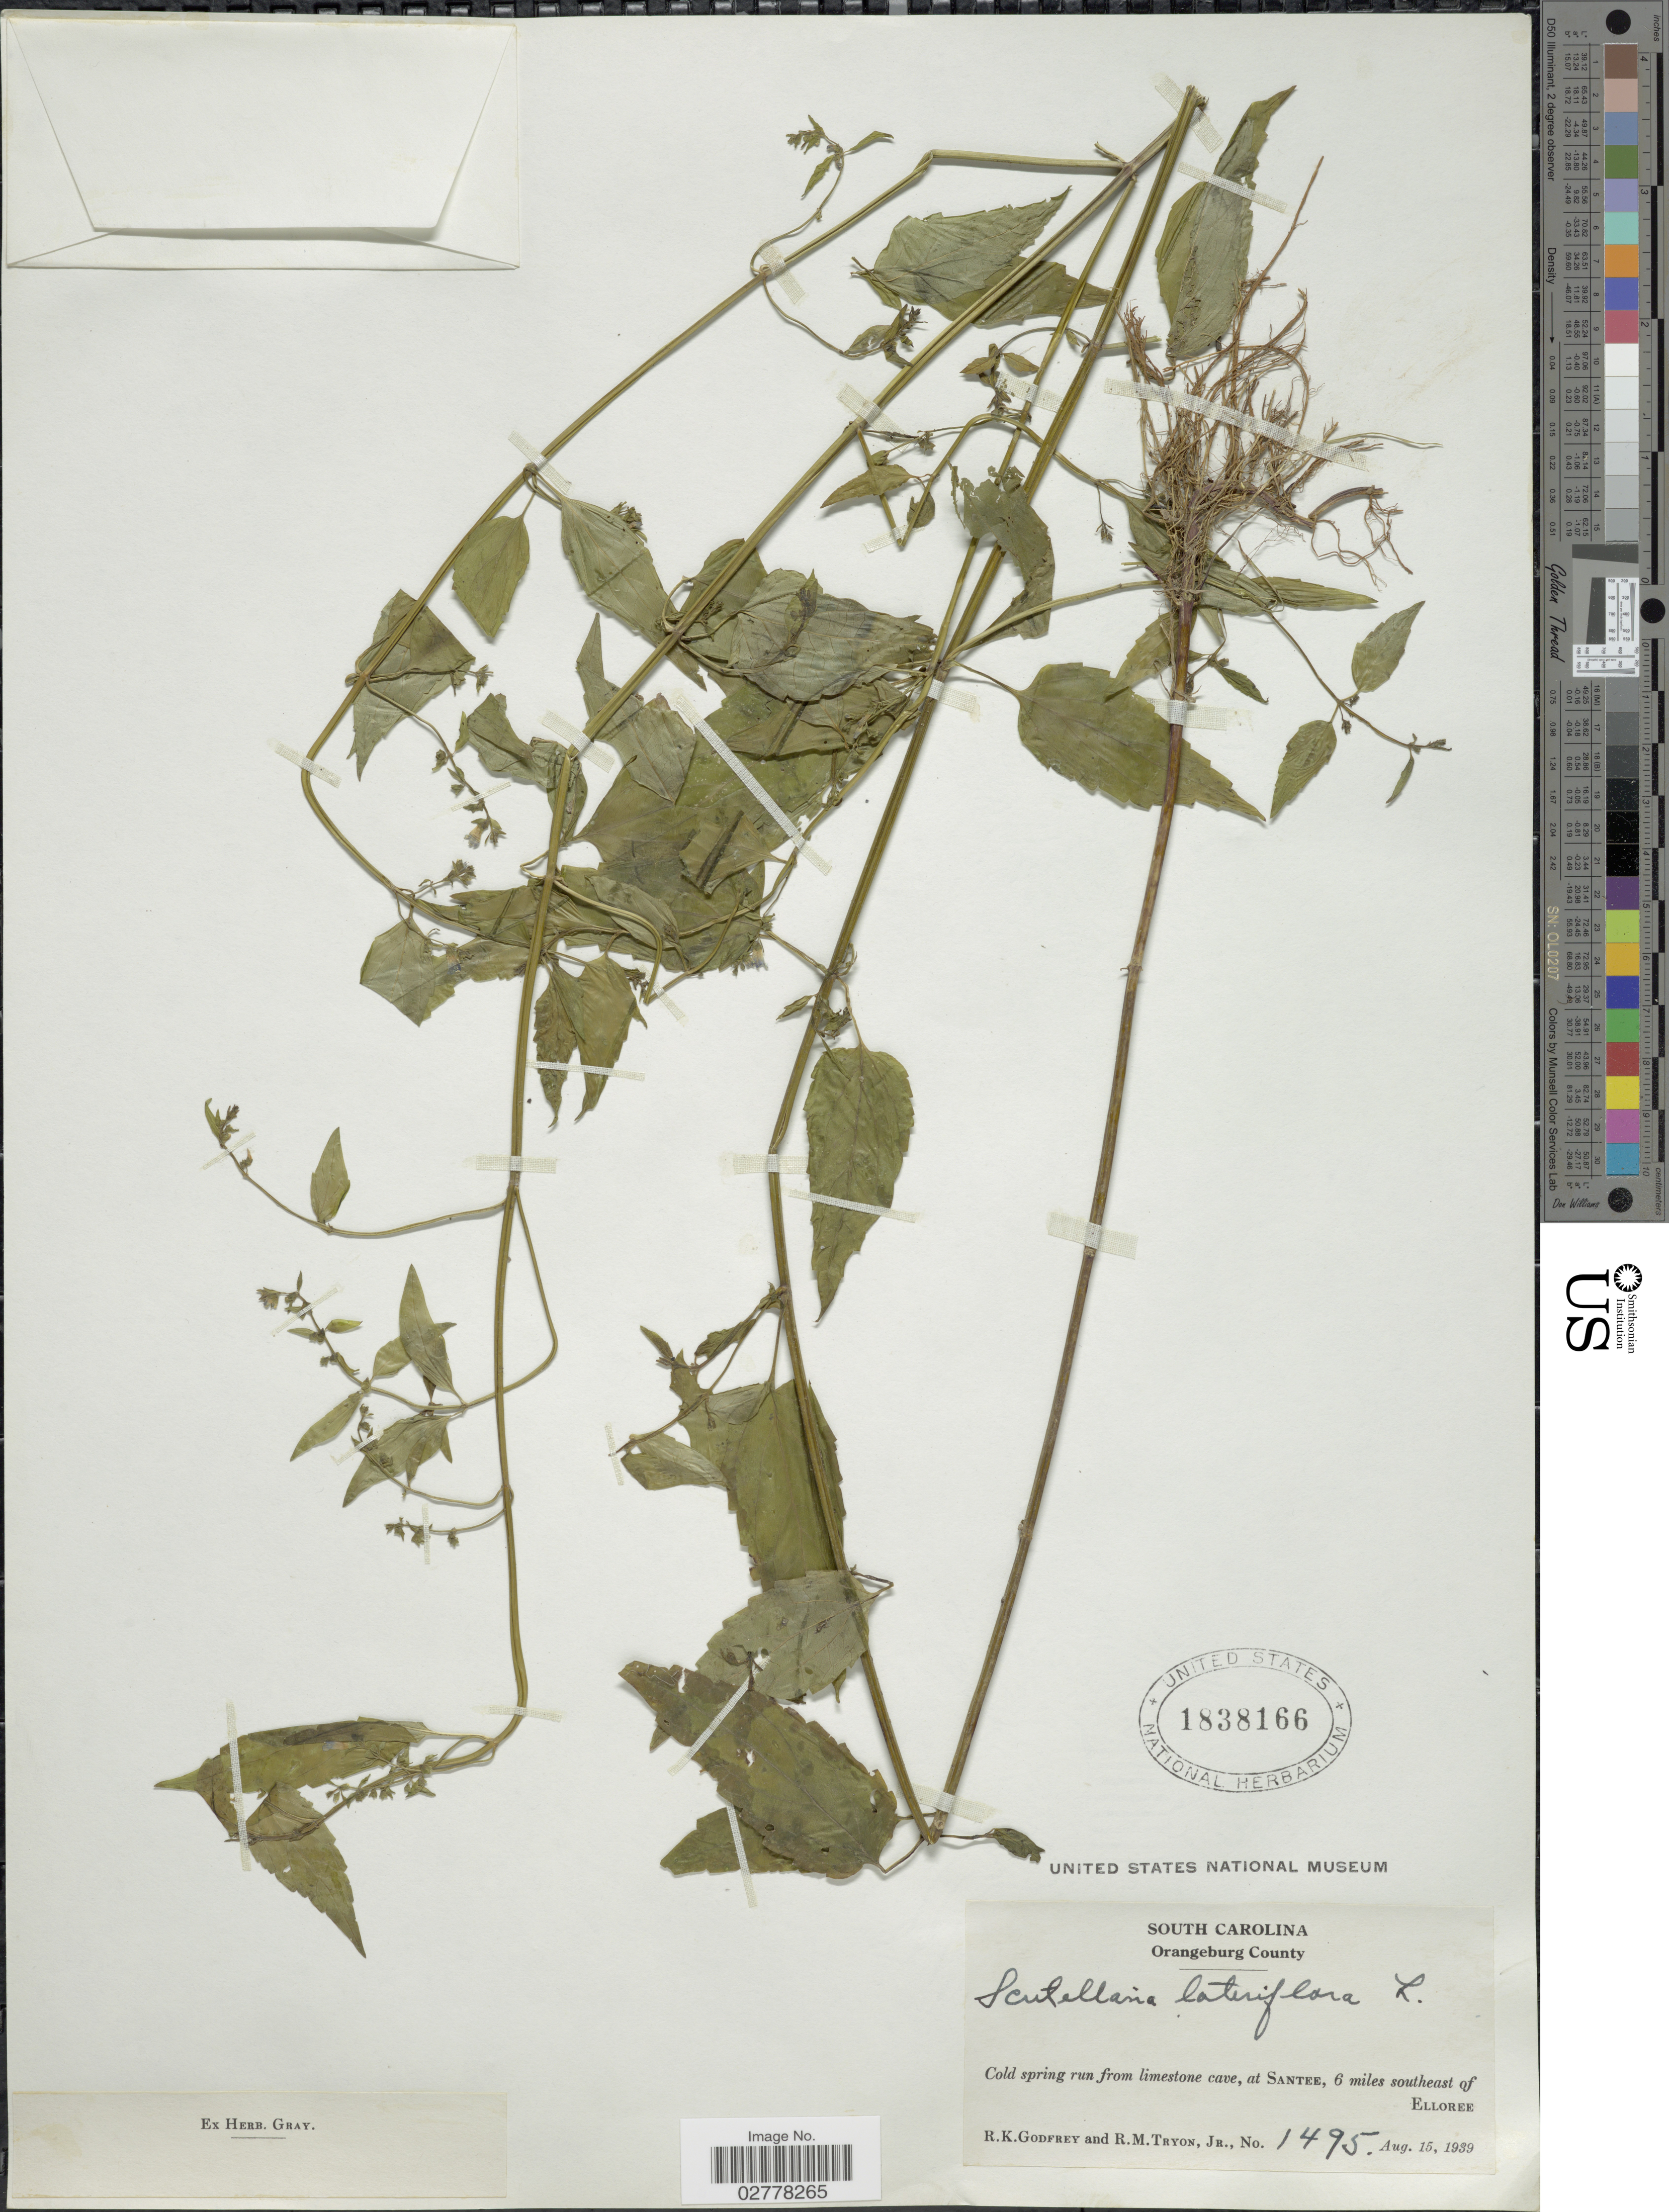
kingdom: Plantae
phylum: Tracheophyta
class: Magnoliopsida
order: Lamiales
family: Lamiaceae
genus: Scutellaria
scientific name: Scutellaria lateriflora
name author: L.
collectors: R. K. Godfrey & R. M. Tryon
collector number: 1495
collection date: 1939-08-15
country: United States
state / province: South Carolina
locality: Orangeburg County. Cold spring run from limestone cave, at Santee, 6 miles southeast of Elloree.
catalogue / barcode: US 1838166